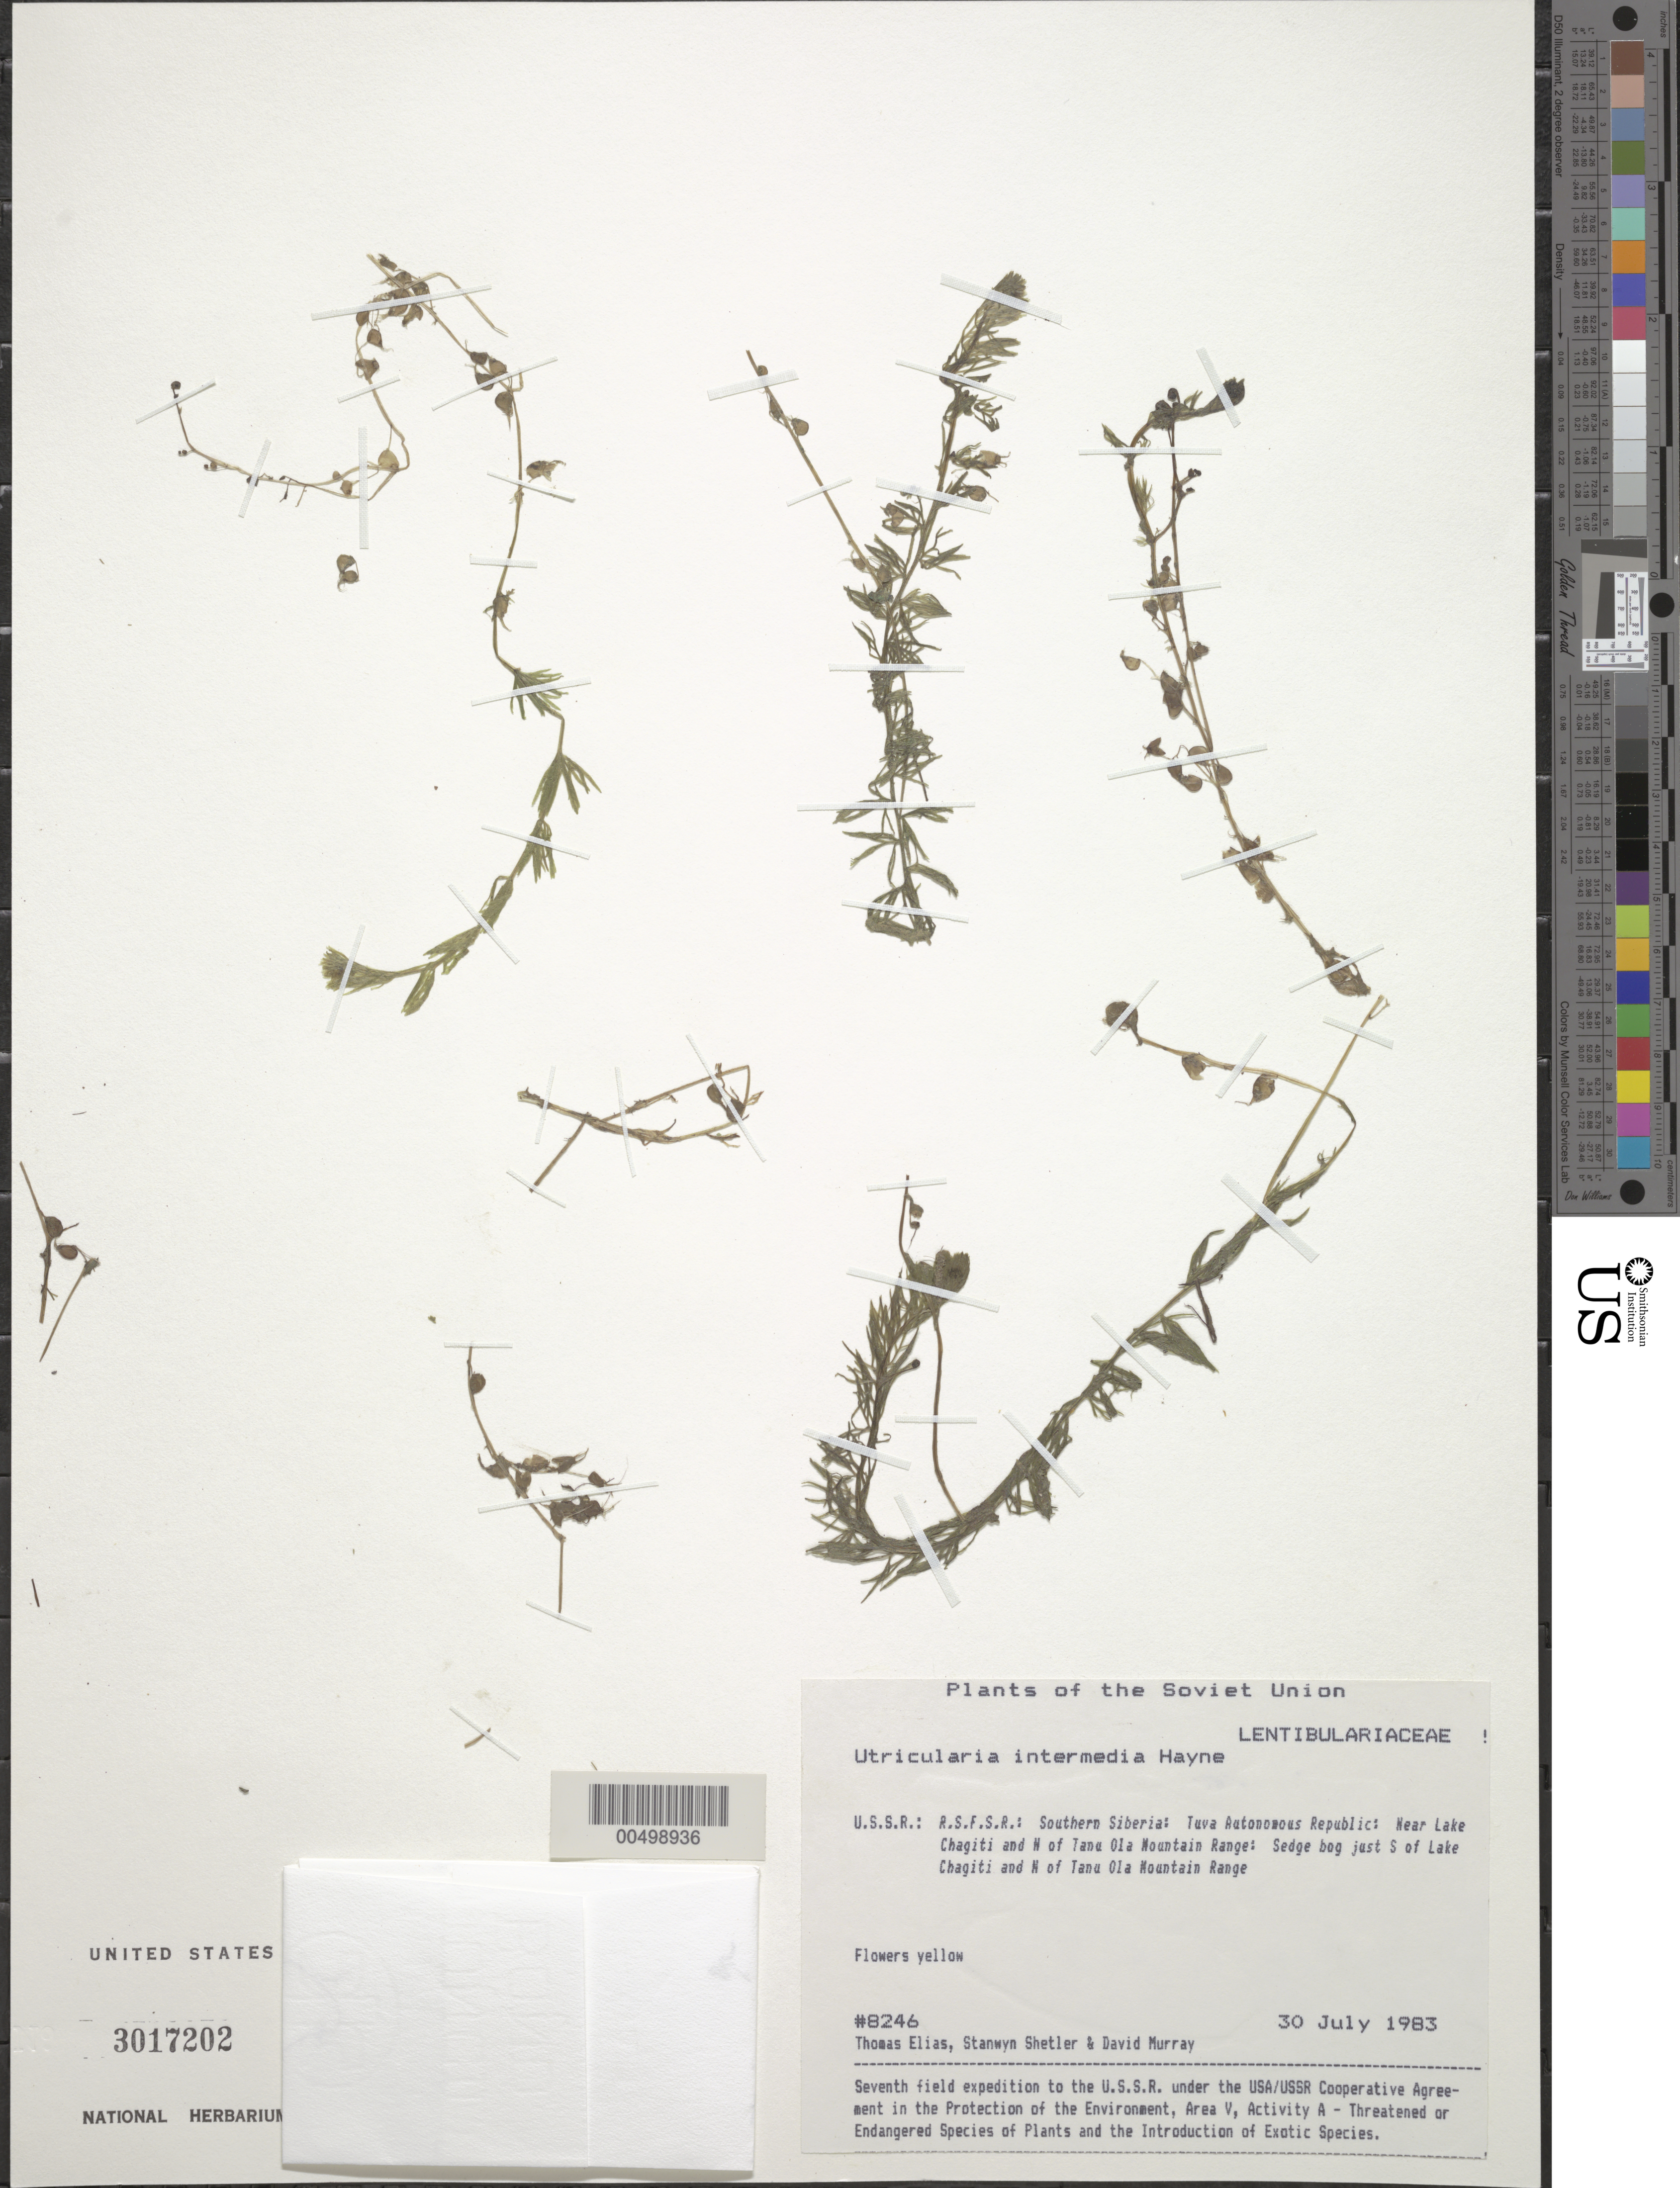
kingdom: Plantae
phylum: Tracheophyta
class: Magnoliopsida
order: Lamiales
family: Lentibulariaceae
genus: Utricularia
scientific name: Utricularia intermedia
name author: Hayne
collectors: T. Elias, S. Shetler & D. F. Murray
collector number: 8246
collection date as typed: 30 Jul 1983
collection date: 1983-07-30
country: Russian Federation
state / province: Tuva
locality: just S of Lake Chagitai and N of Tannu-Ola Mountain Range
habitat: sedge bog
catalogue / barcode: US 3017202